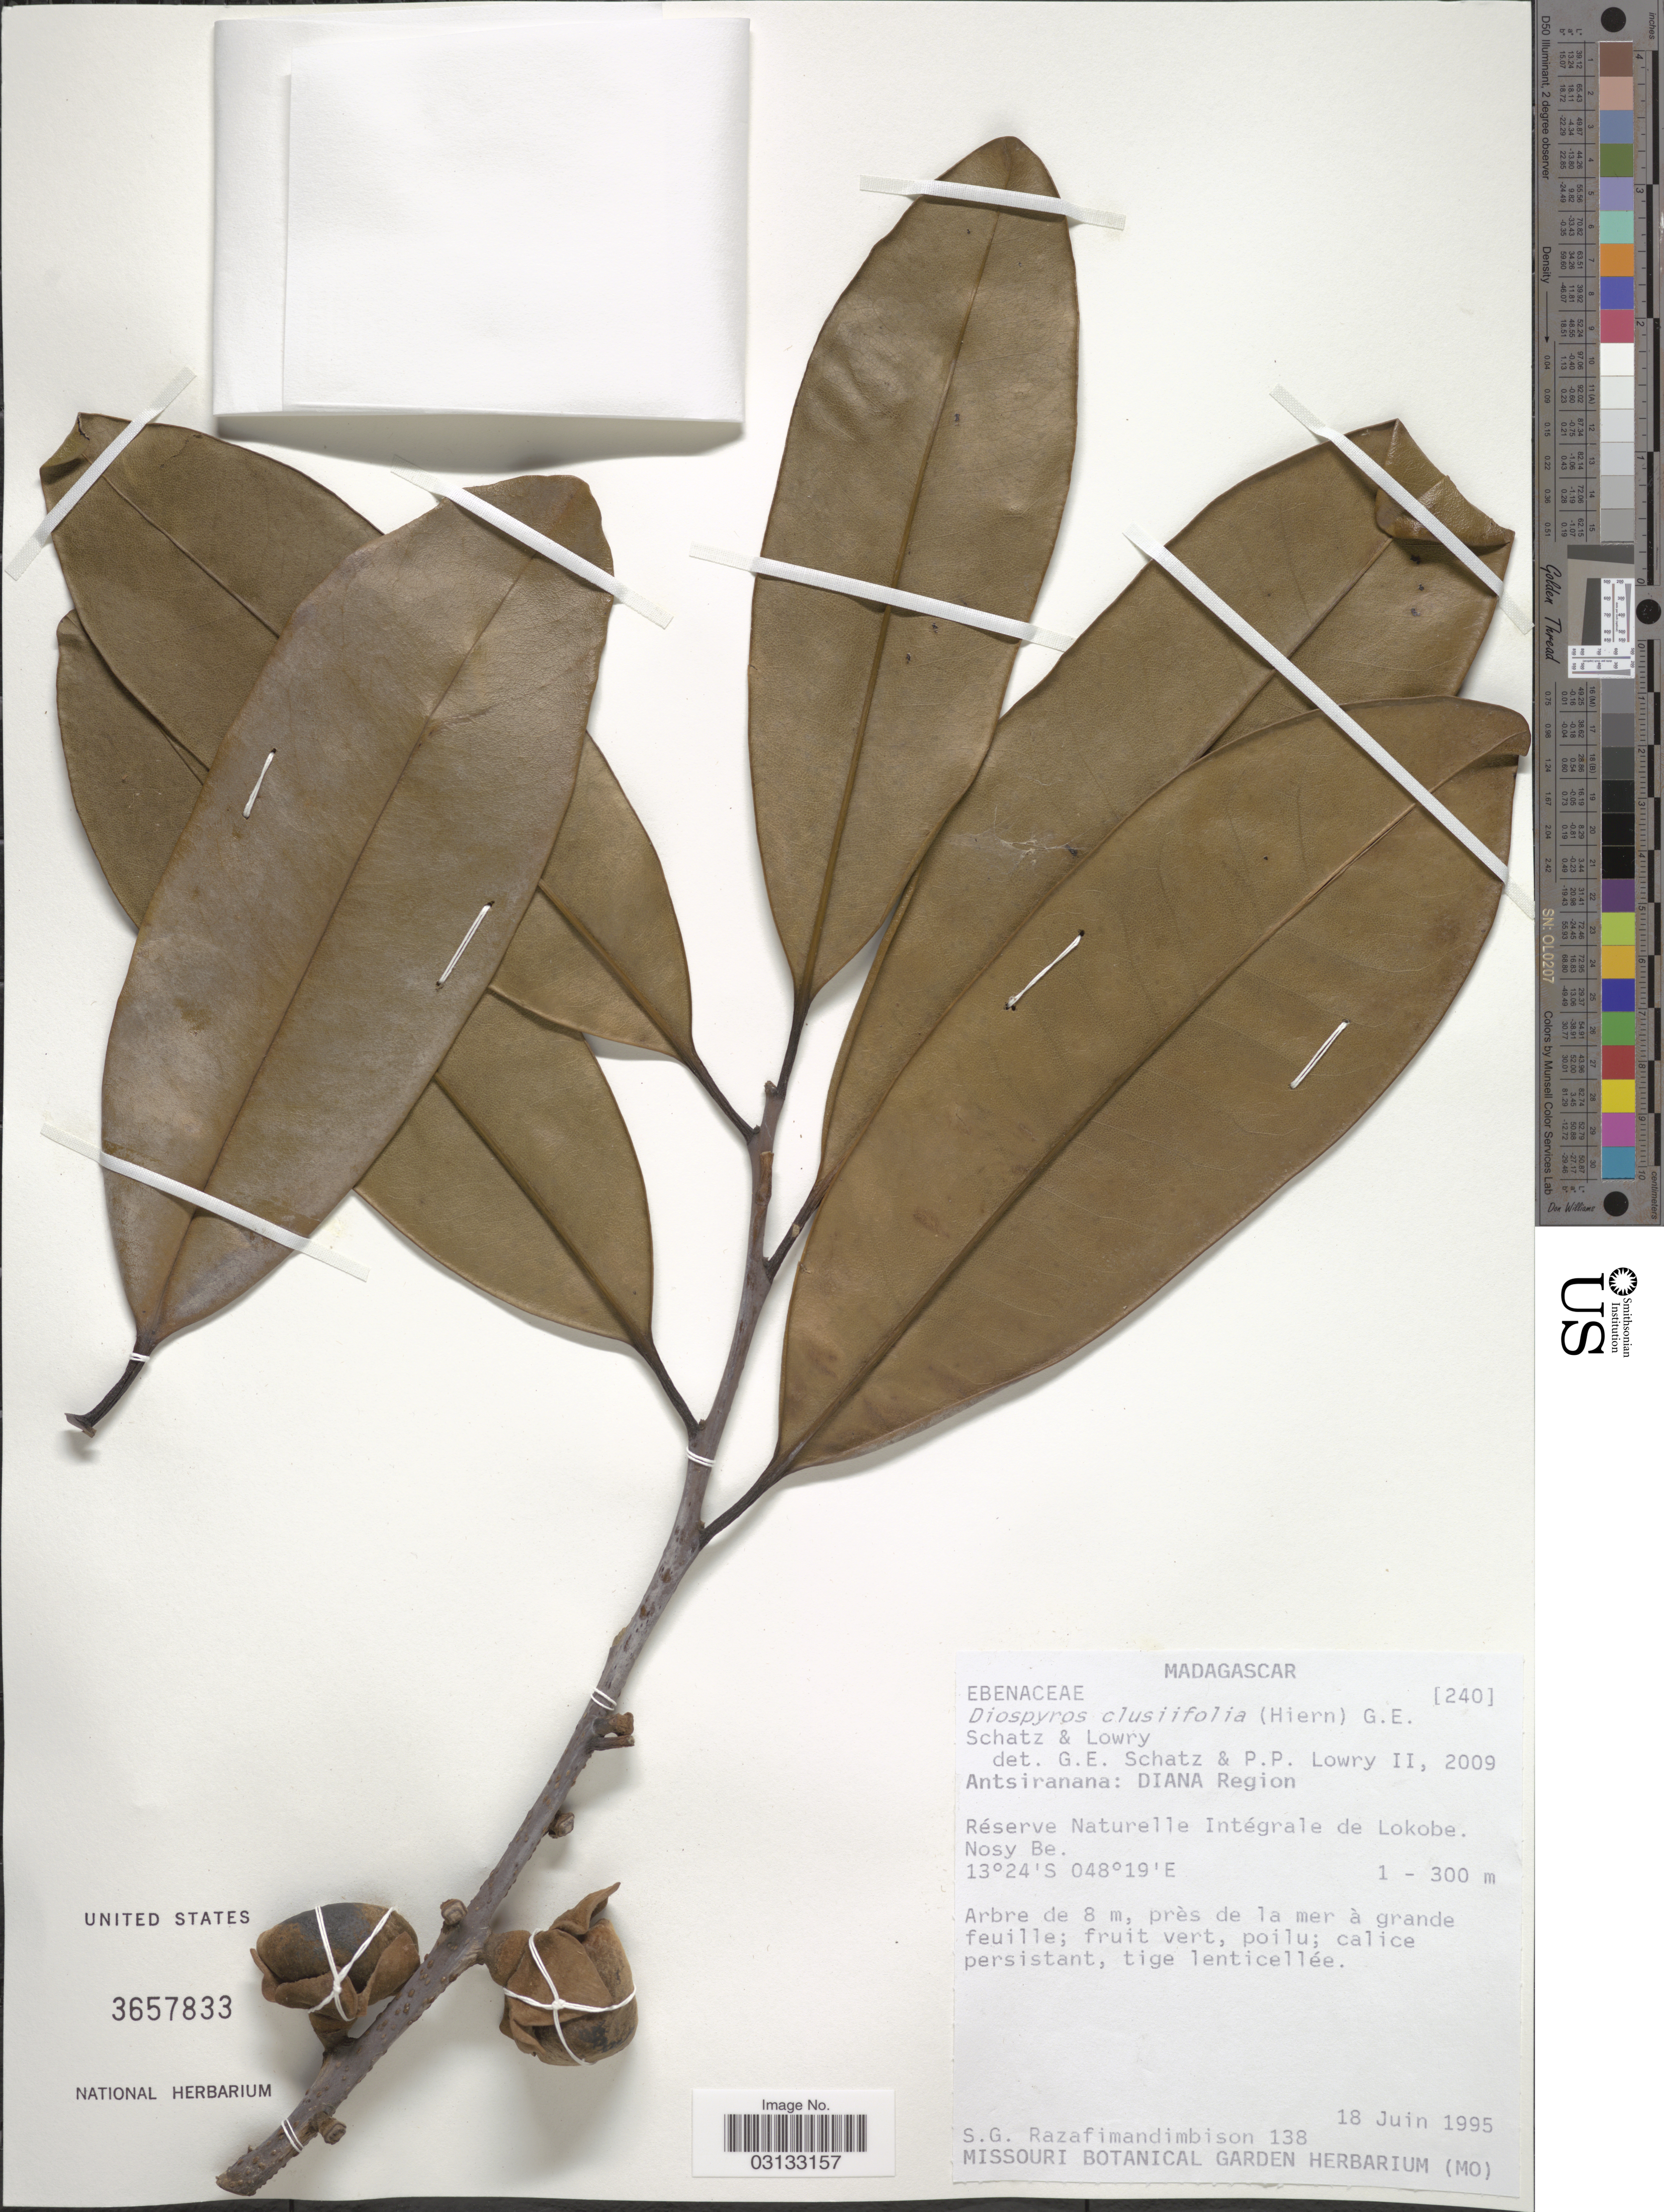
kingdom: Plantae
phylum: Tracheophyta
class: Magnoliopsida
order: Ericales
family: Ebenaceae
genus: Diospyros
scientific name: Diospyros clusiifolia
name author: G.E. Schatz & Lowry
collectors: S. G. Razafimandimbison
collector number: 138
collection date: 1995-06-18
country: Madagascar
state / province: Diana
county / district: Nosy Be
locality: Diana Region, Réserve Naturelle Intégrale de Lokobe, Nosy Be.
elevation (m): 1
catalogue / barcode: US 3657833